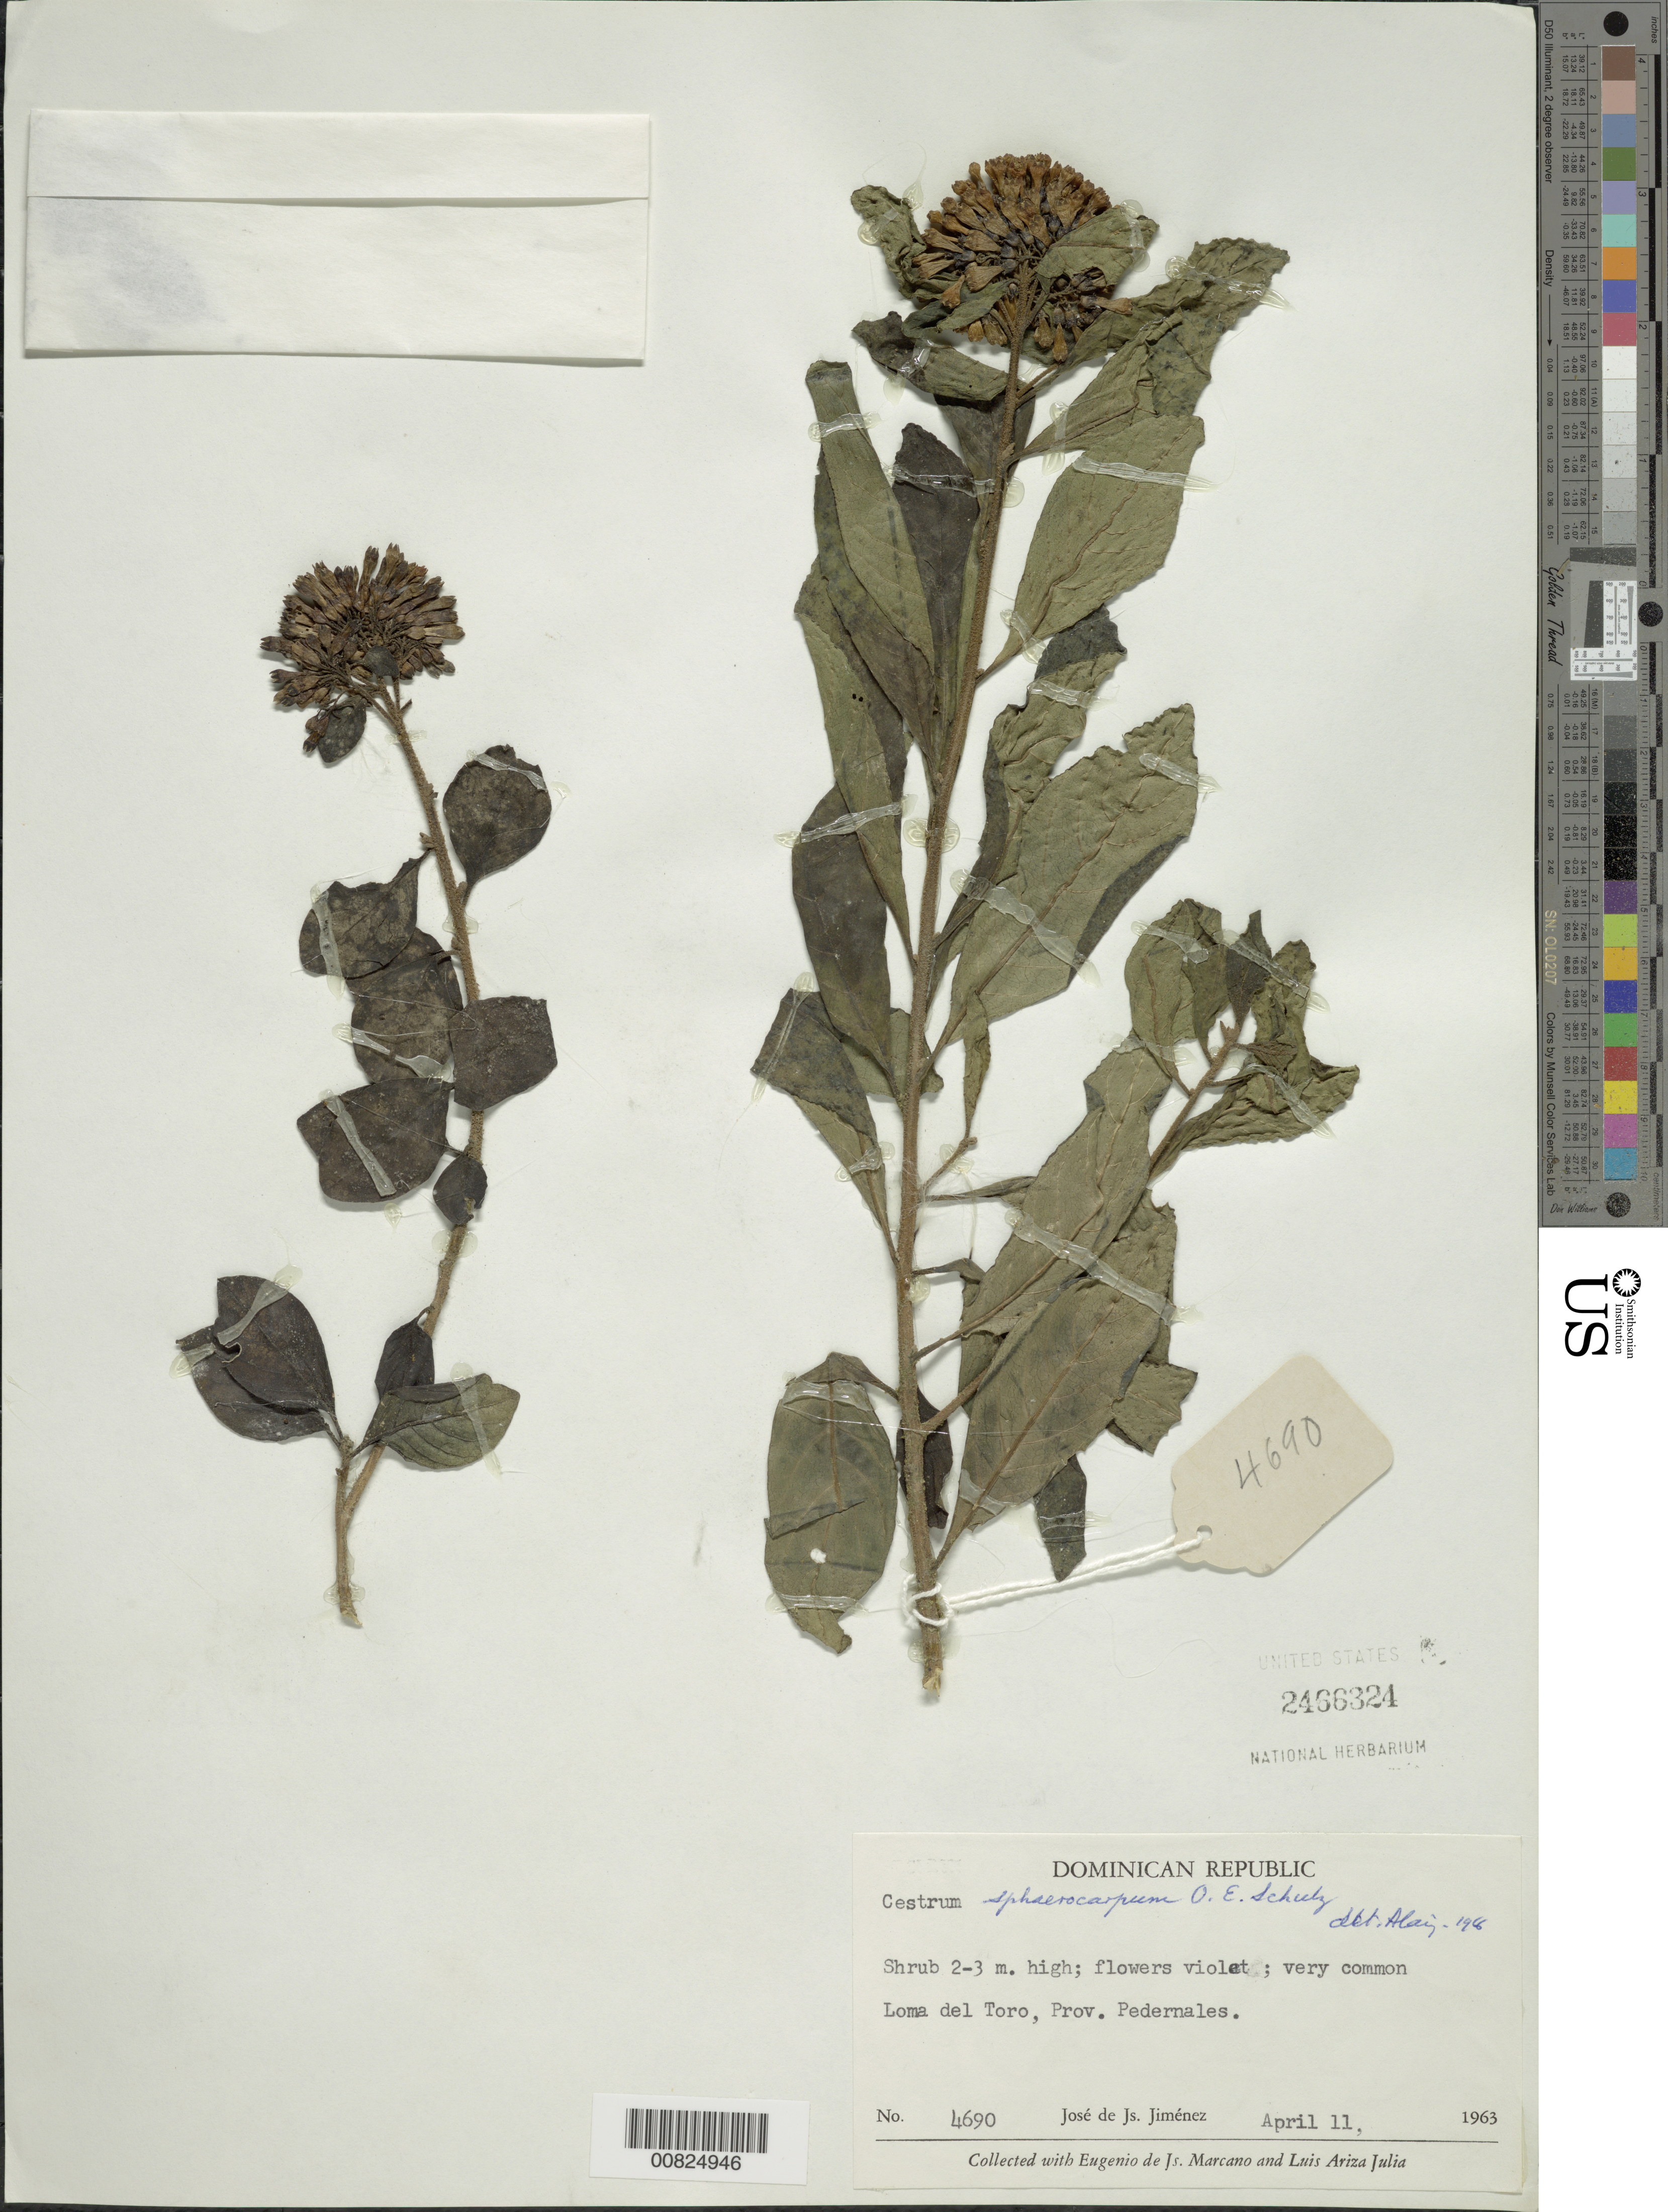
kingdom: Plantae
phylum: Tracheophyta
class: Magnoliopsida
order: Solanales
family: Solanaceae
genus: Cestrum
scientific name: Cestrum sphaerocarpum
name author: O.E. Schulz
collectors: J. J. Jiménez Almonte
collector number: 4690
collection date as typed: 11 Apr 1963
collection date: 1963-04-11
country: Dominican Republic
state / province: Pedernales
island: Hispaniola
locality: Loma del Toro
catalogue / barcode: US 2466324